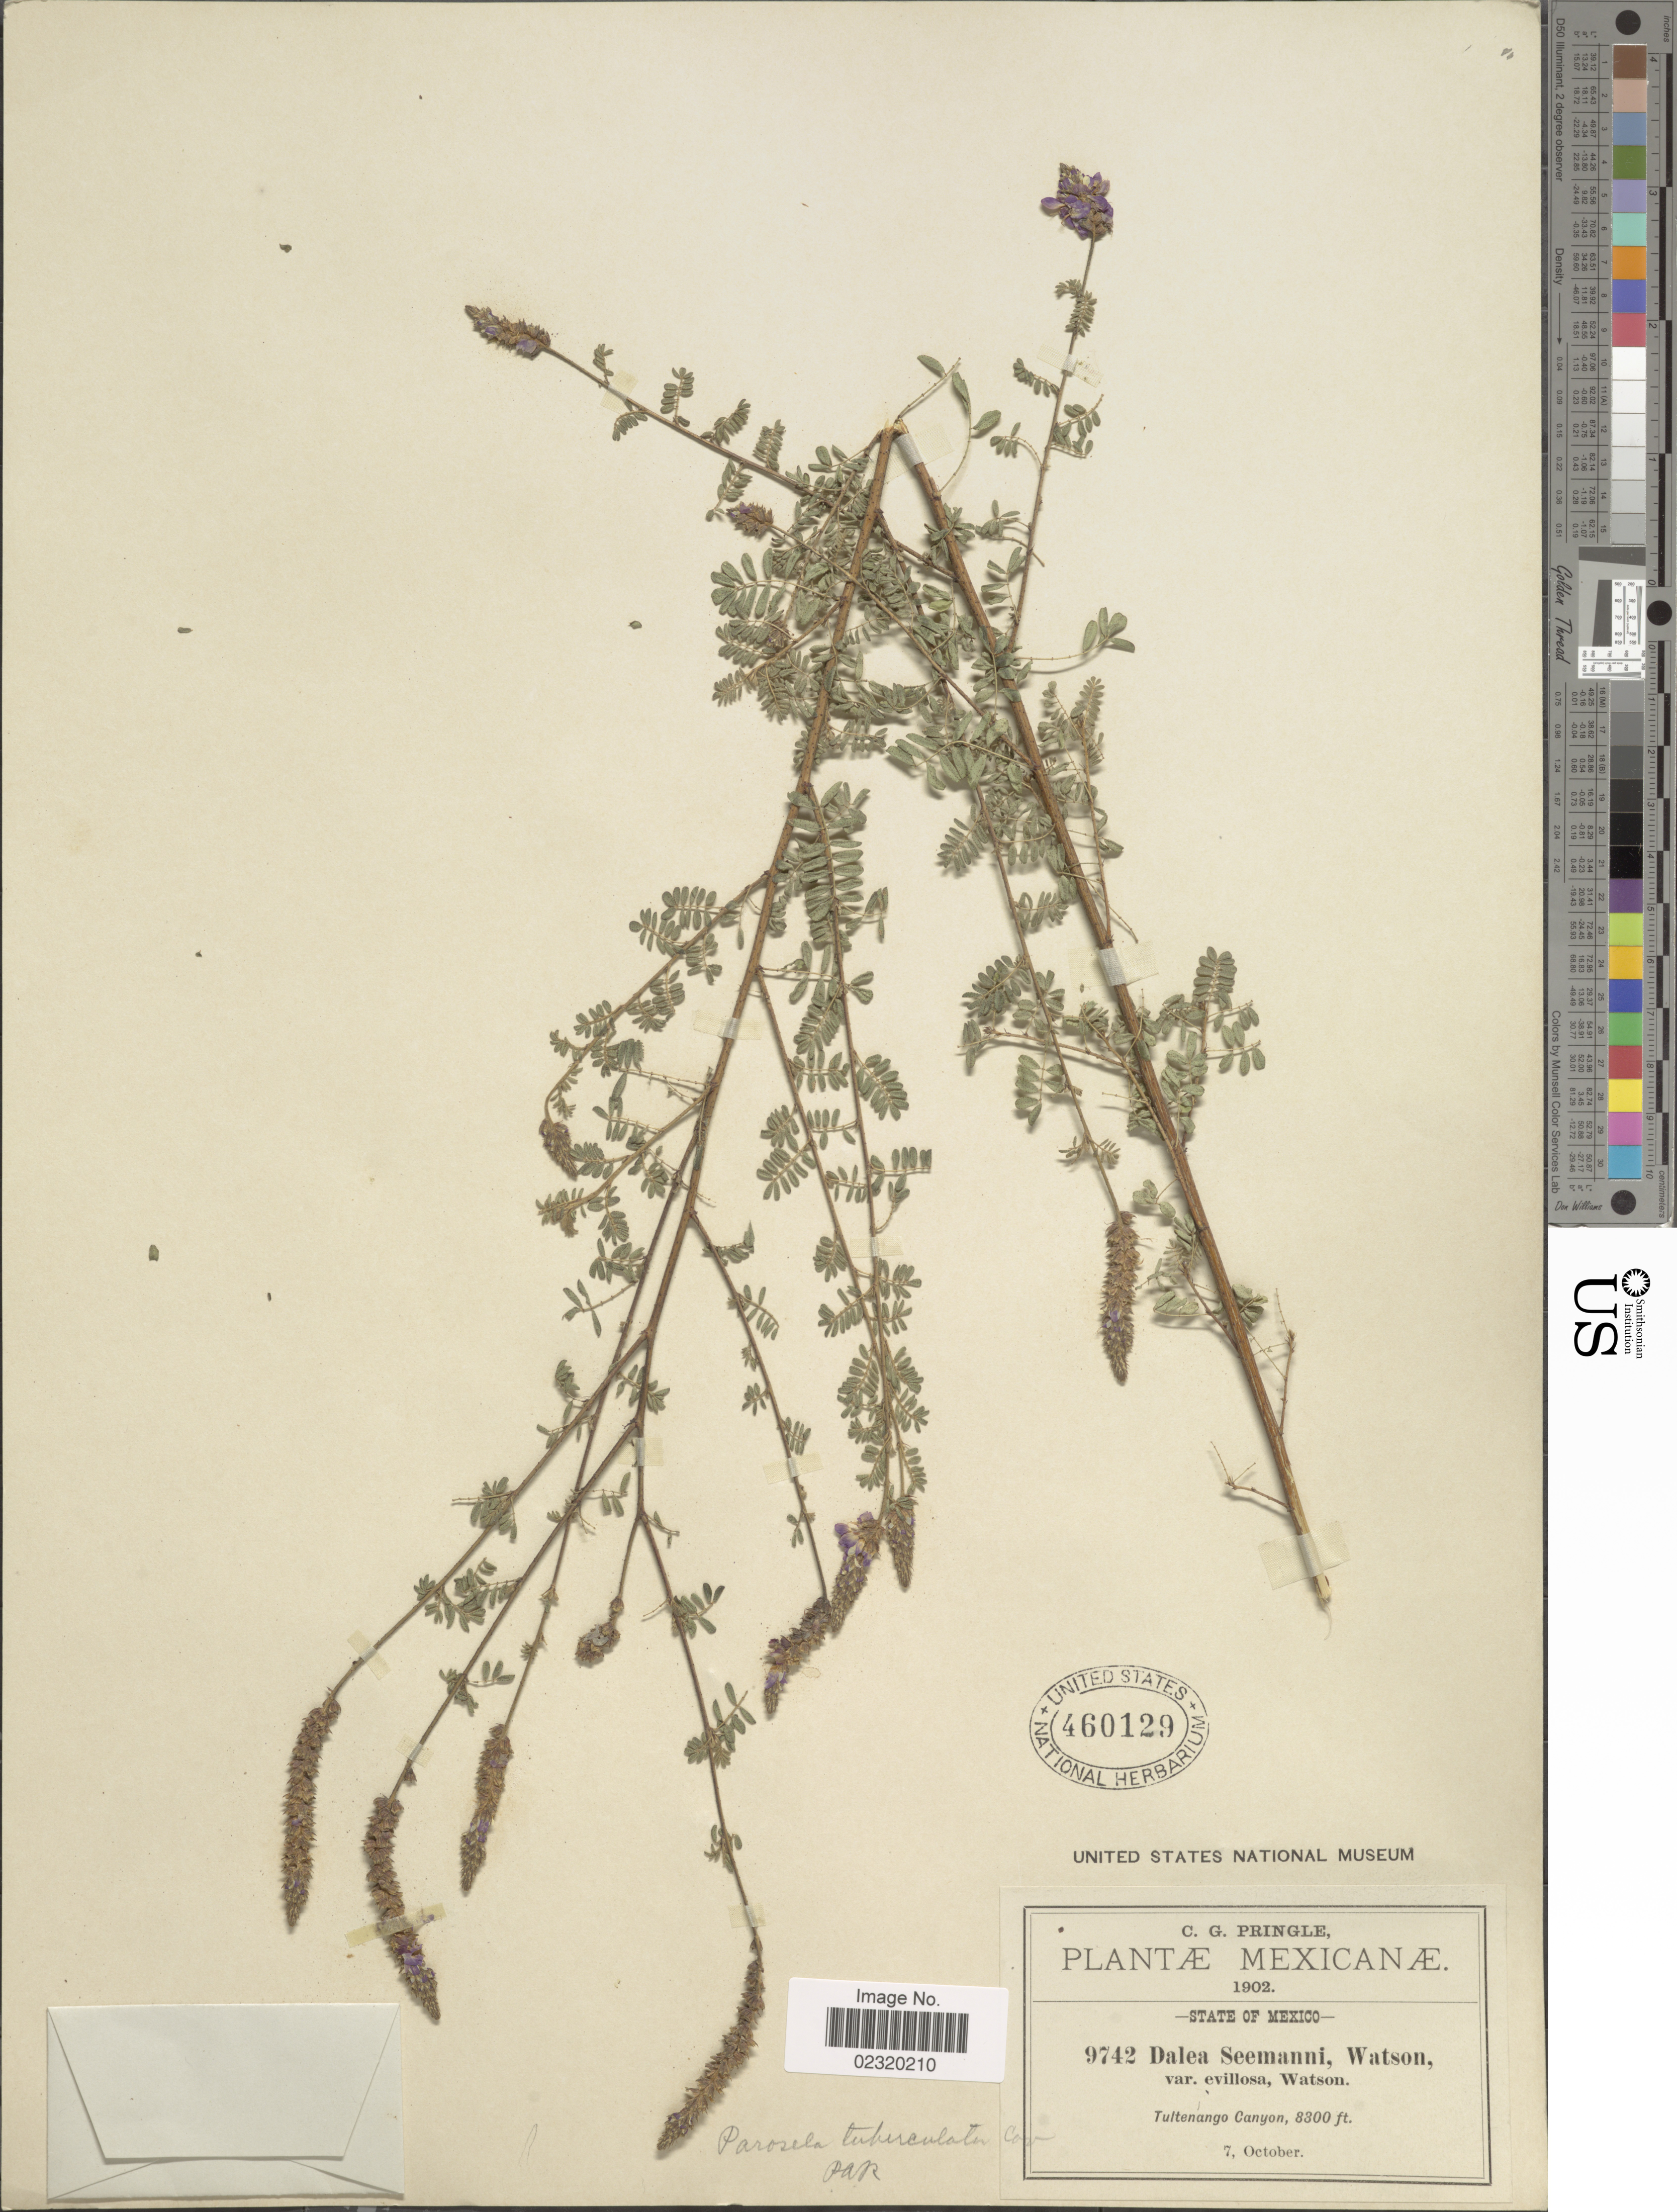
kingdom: Plantae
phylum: Tracheophyta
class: Magnoliopsida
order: Fabales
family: Fabaceae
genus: Dalea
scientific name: Dalea tuberculata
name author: Lag.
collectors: C. G. Pringle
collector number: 9742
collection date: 1902-10-07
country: Mexico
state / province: México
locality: Tultenango Canyon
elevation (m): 2530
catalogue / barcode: US 460129